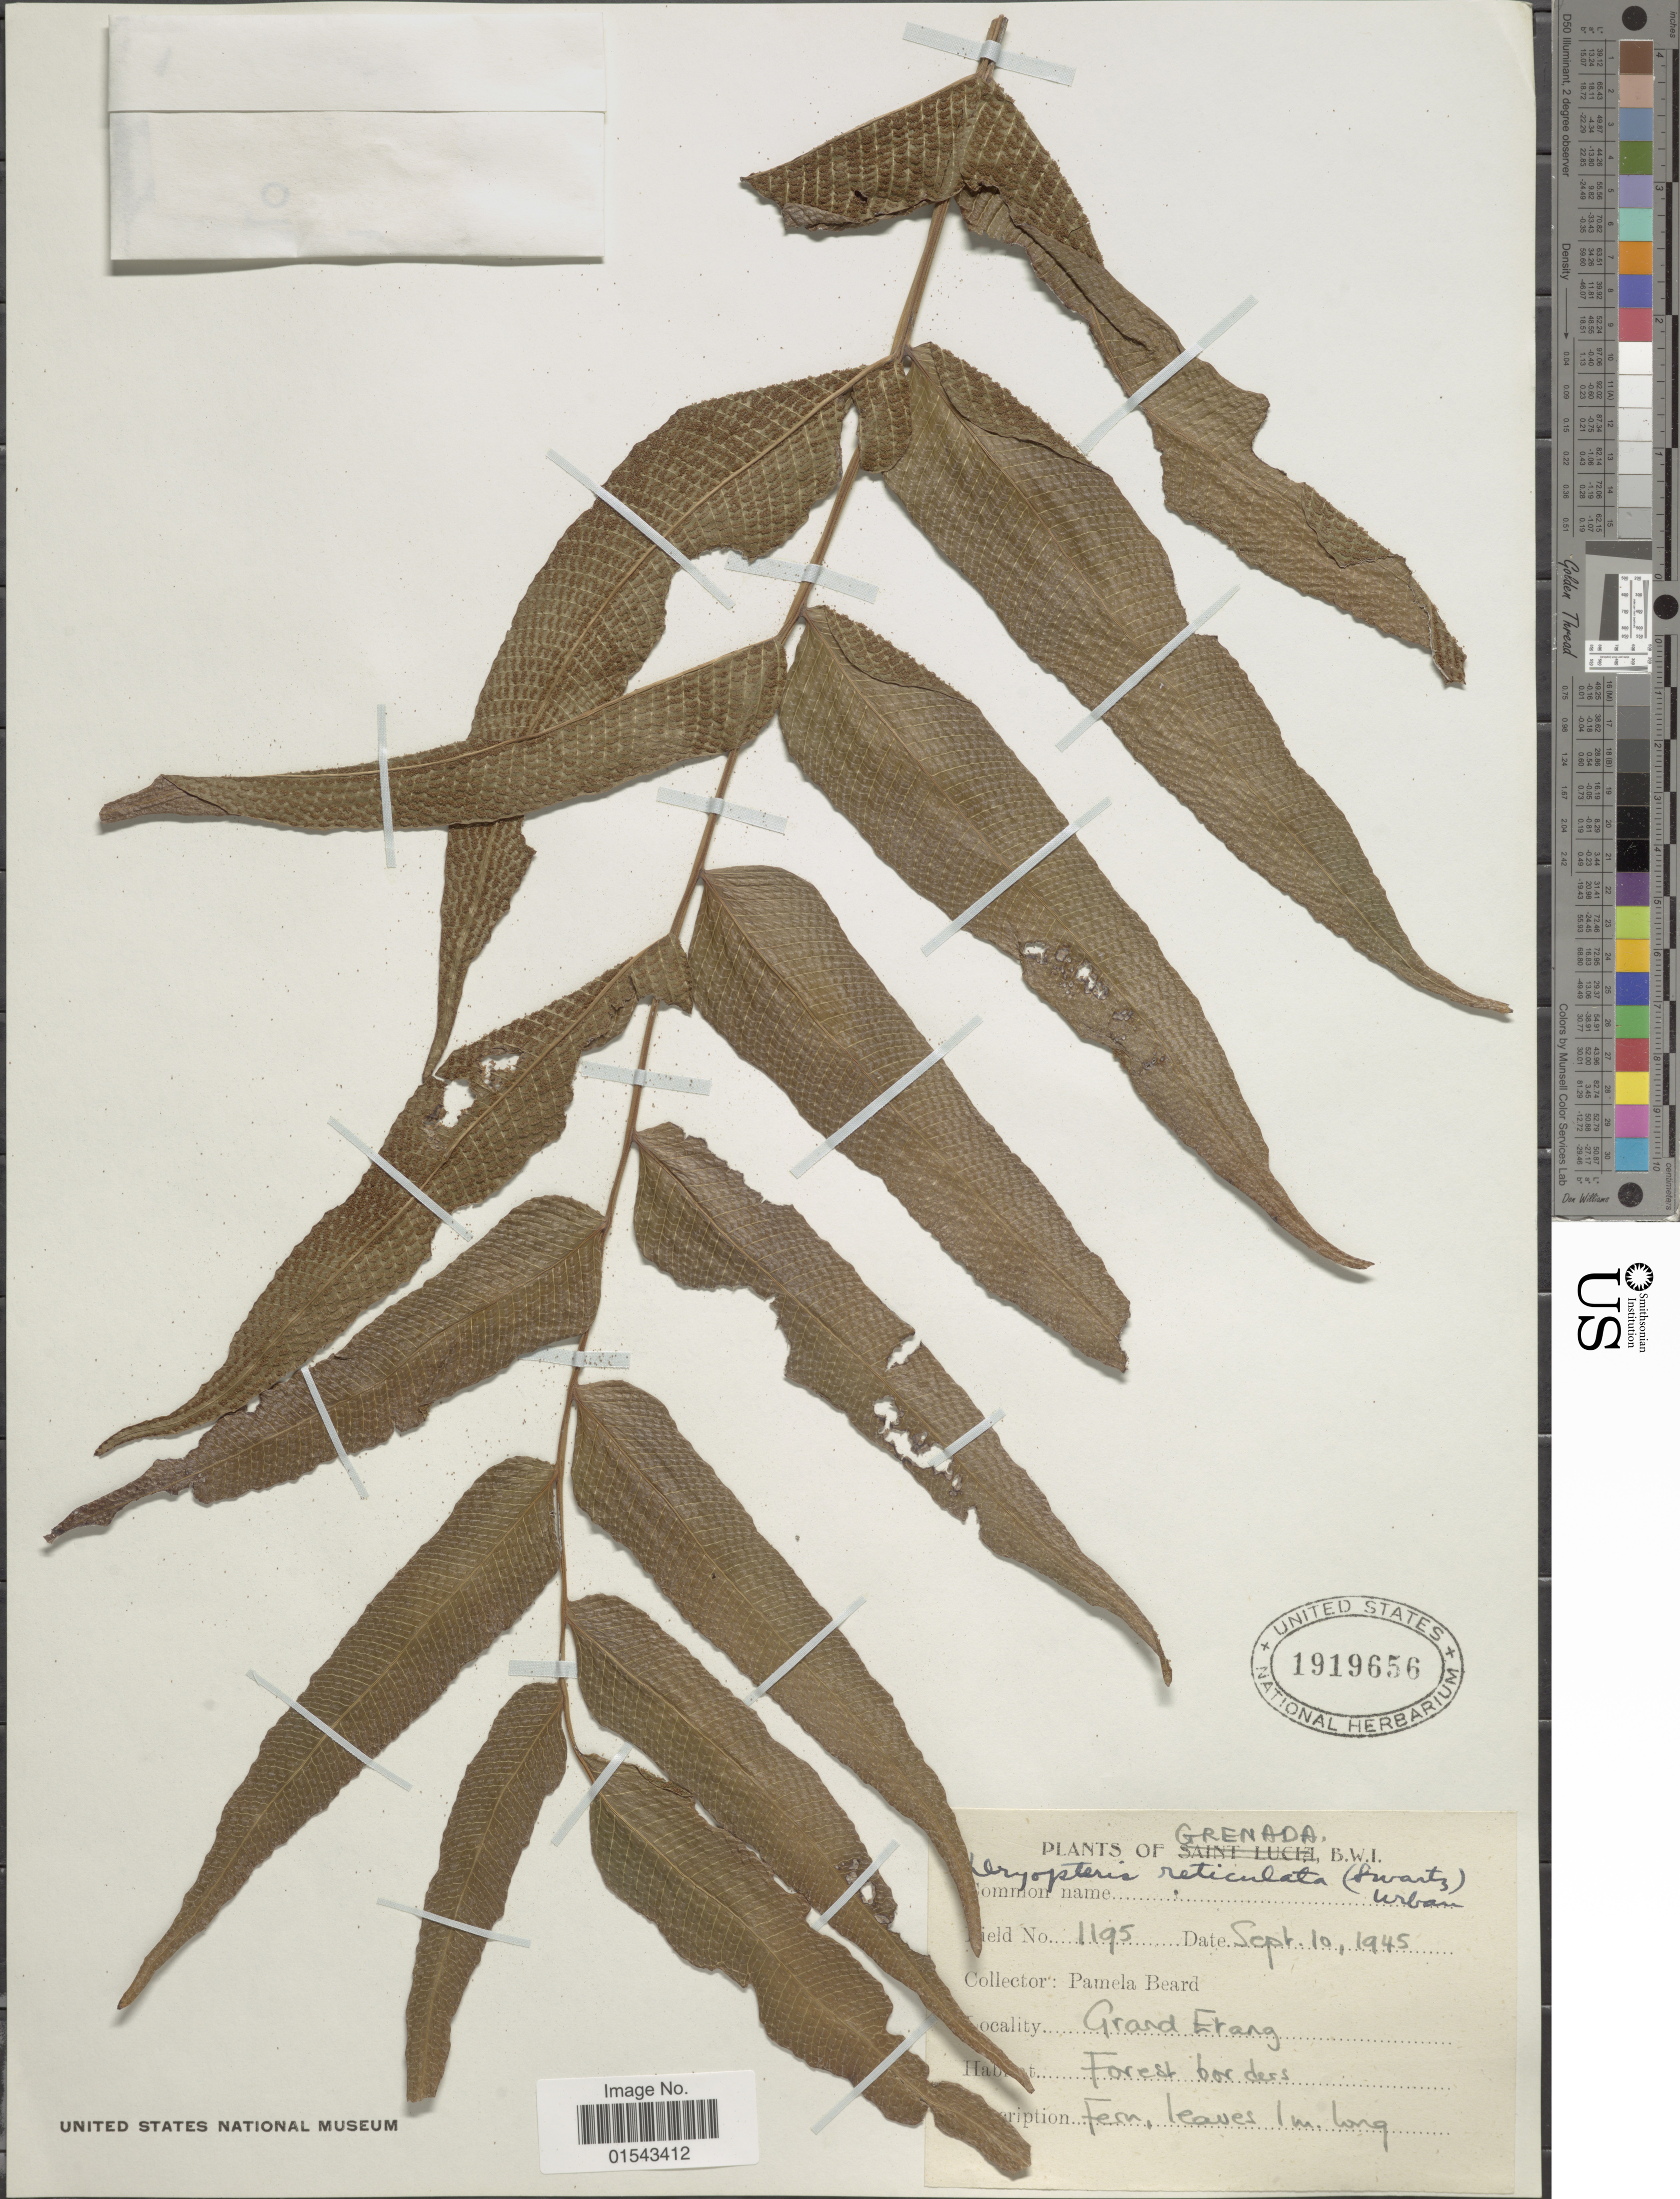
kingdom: Plantae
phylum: Tracheophyta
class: Polypodiopsida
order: Polypodiales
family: Thelypteridaceae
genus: Meniscium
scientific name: Meniscium reticulatum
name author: (L.) Sw.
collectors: P. Beard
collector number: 1195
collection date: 1945-09-10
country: Grenada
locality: Grand Etang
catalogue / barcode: US 1919656